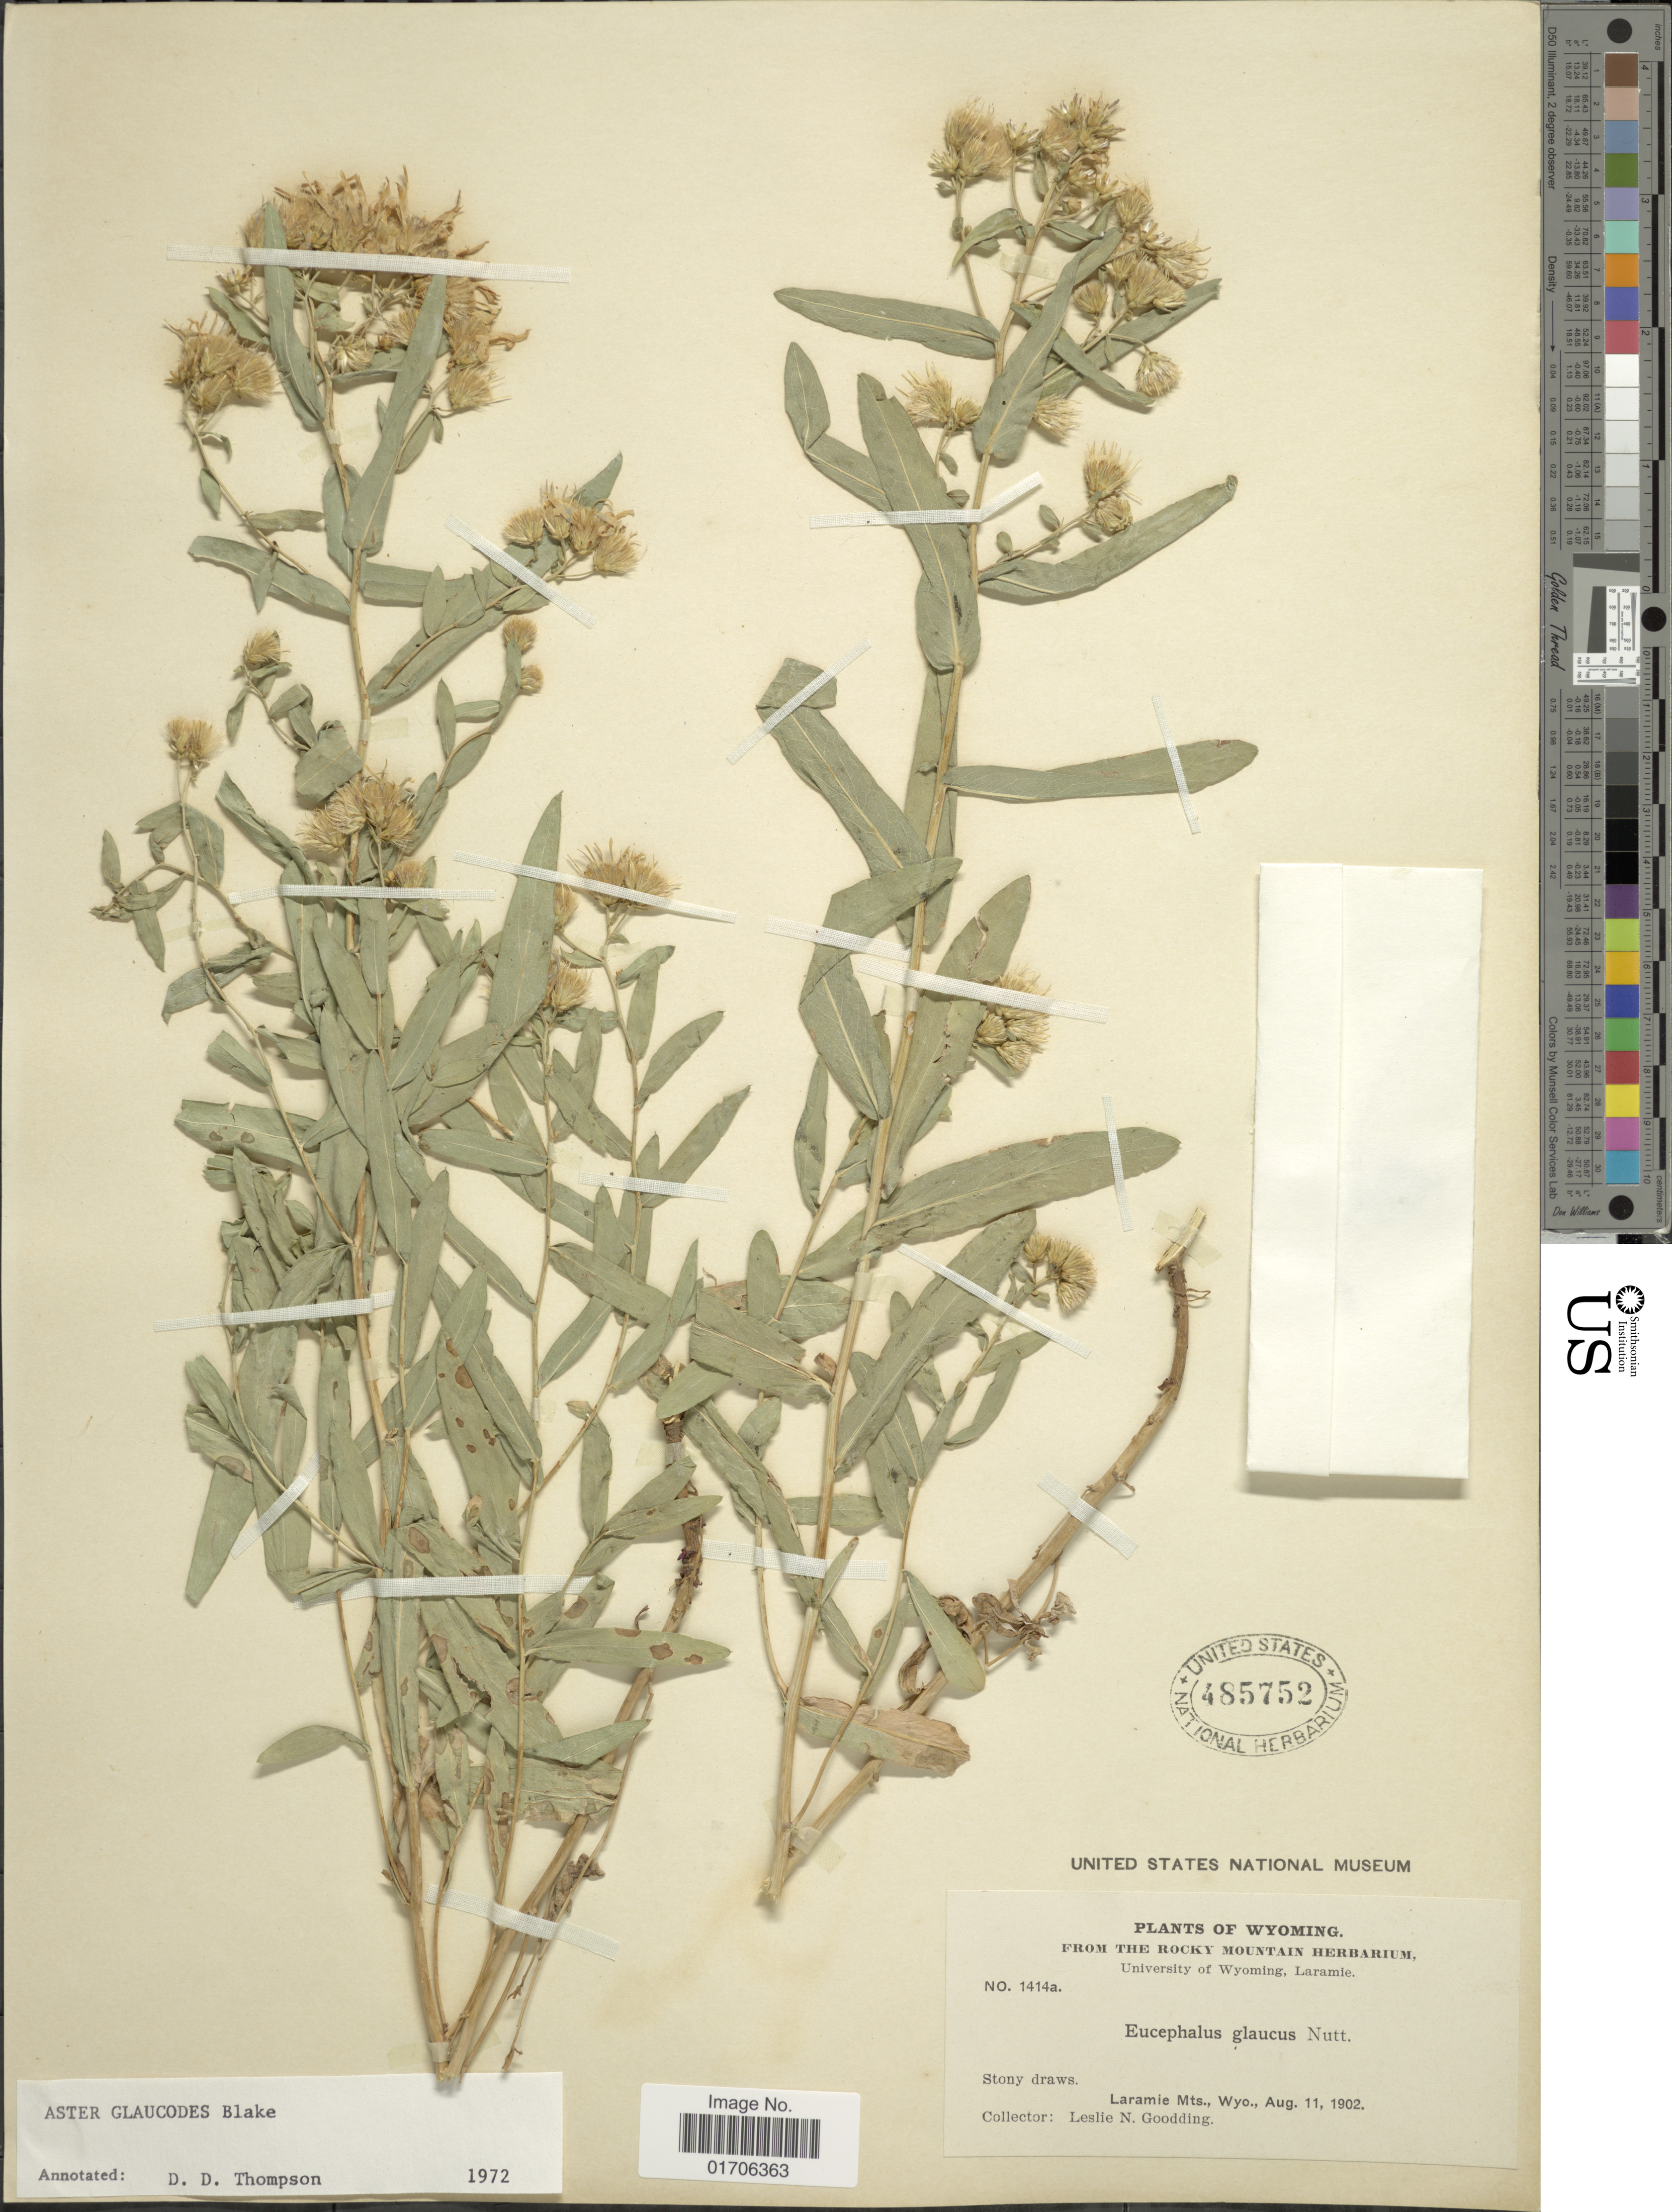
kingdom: Plantae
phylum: Tracheophyta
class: Magnoliopsida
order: Asterales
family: Asteraceae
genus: Eurybia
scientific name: Eurybia glauca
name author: (Nutt.) G.L. Nesom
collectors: L. N. Goodding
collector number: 1414a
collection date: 1902-08-11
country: United States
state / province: Wyoming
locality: Wyoming. Stony draws. Laramie Mts., Wyo.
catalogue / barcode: US 485752